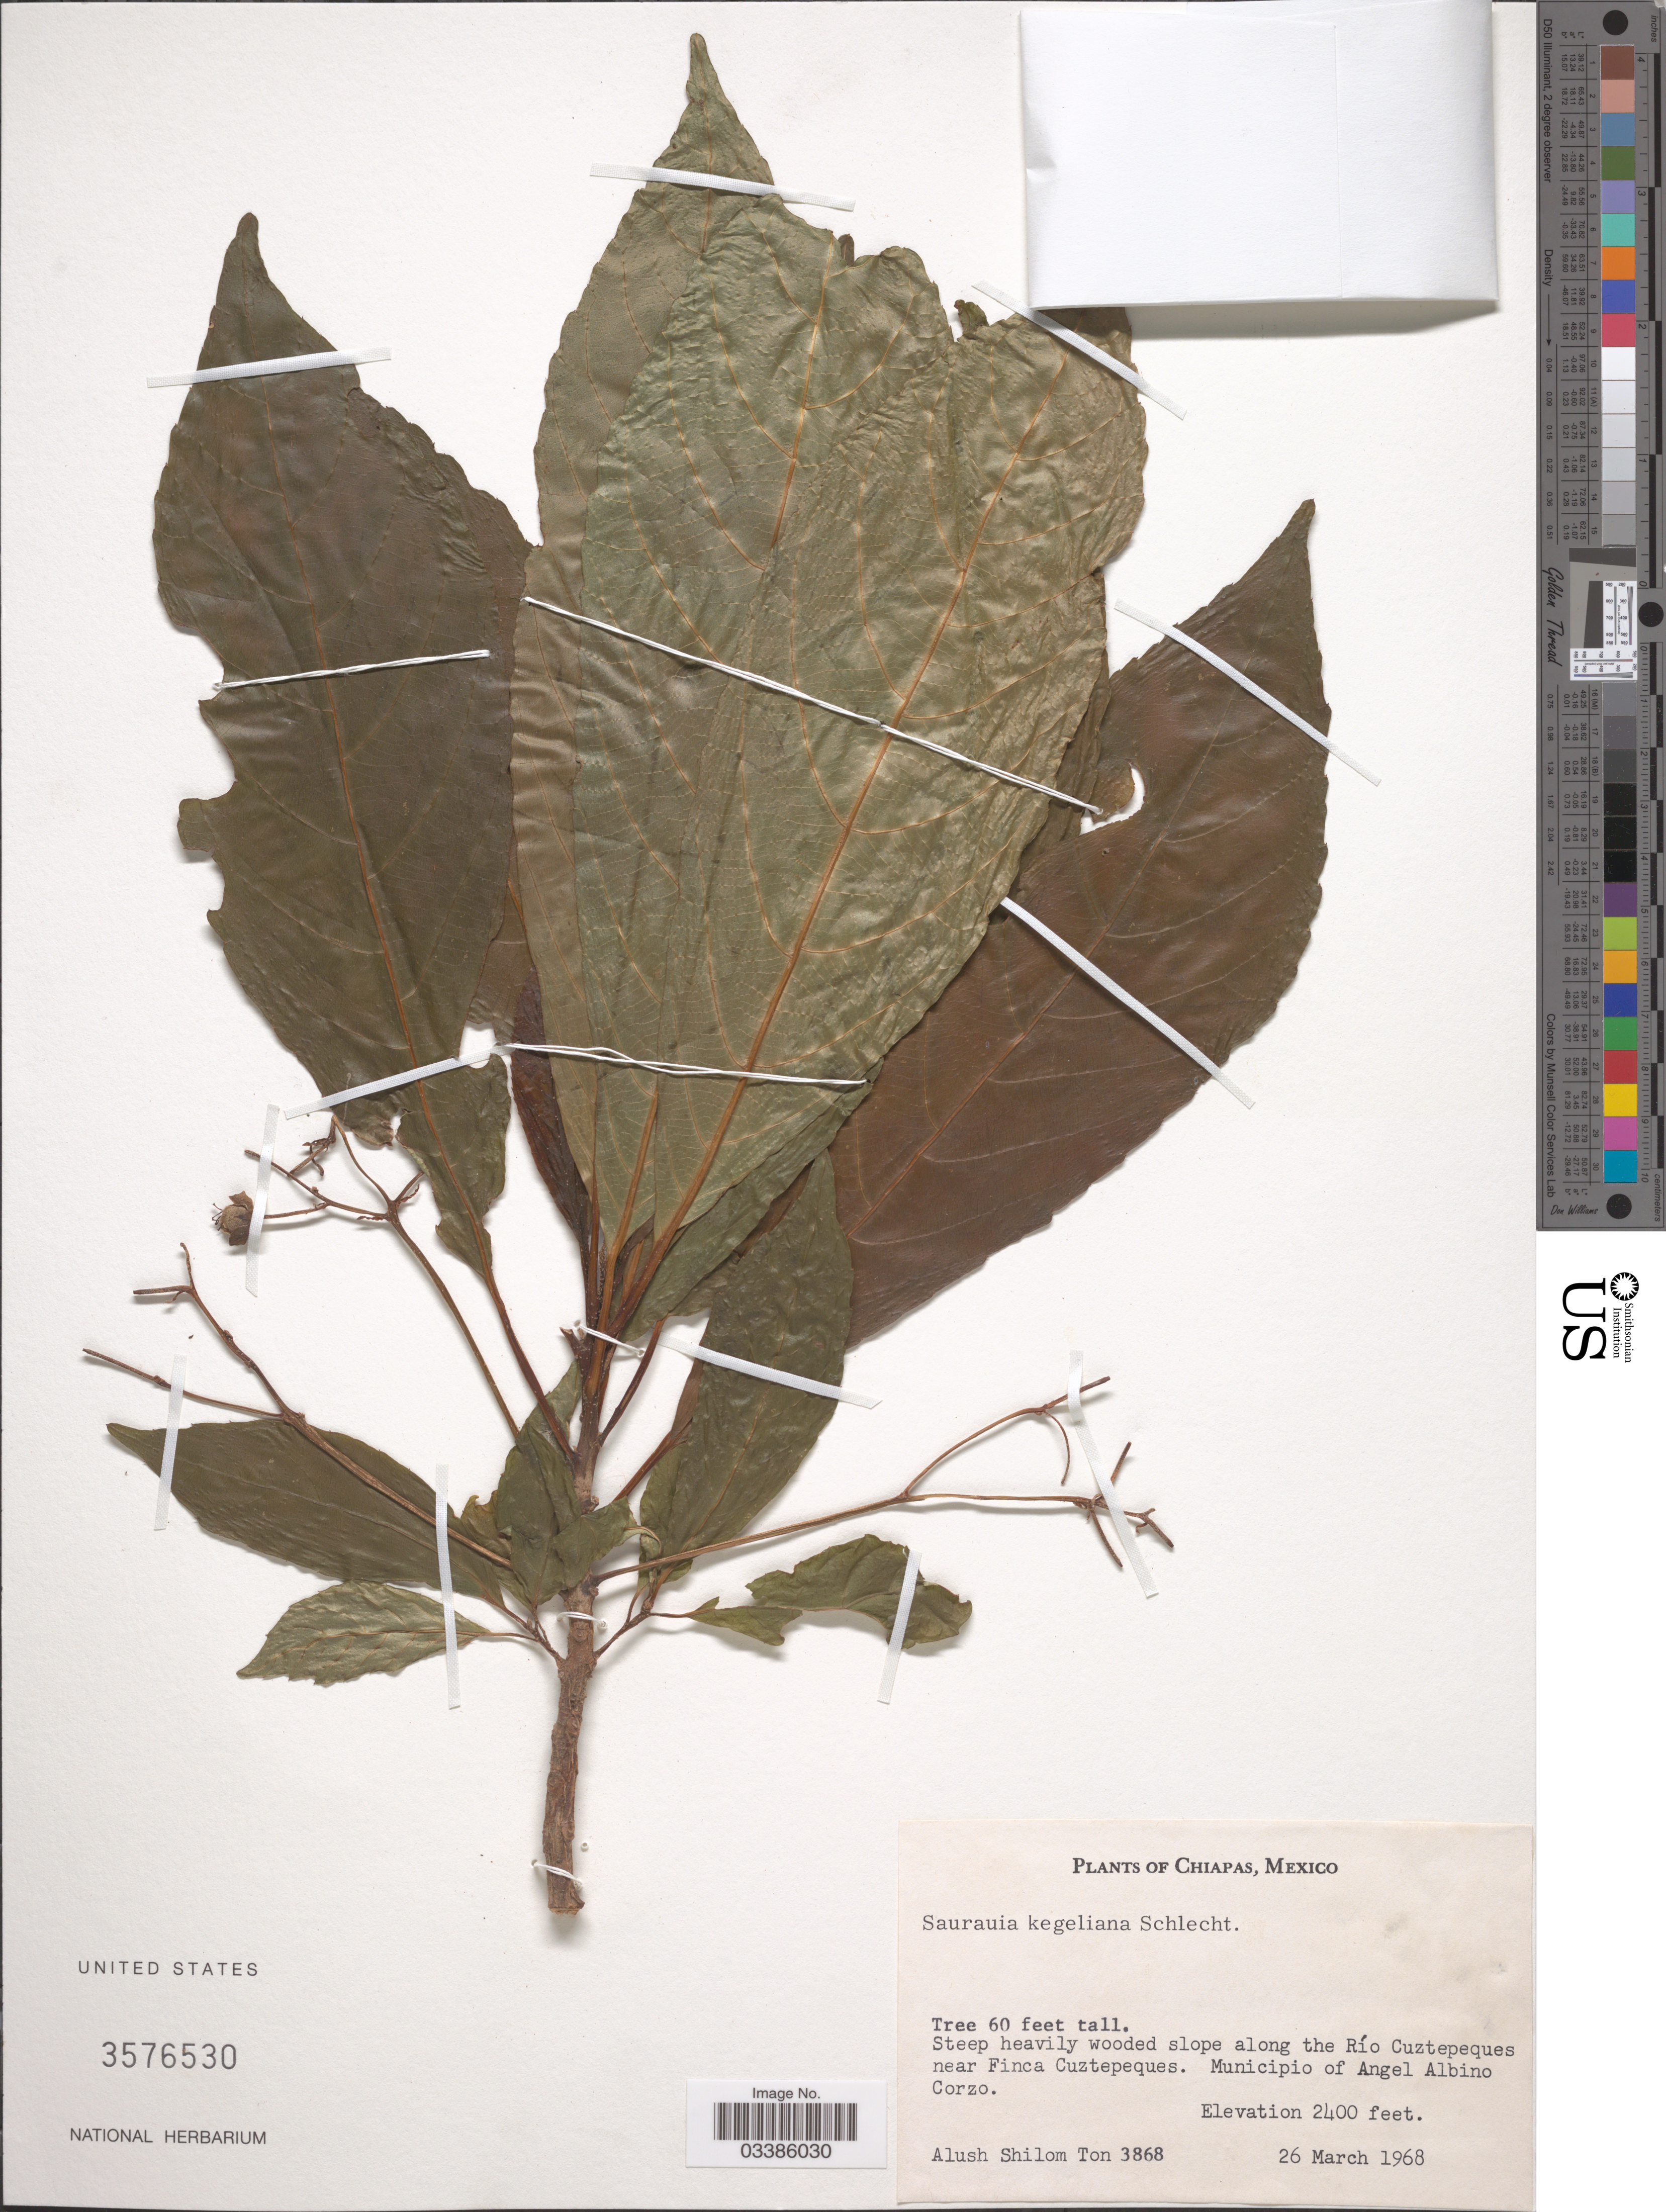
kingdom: Plantae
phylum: Tracheophyta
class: Magnoliopsida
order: Ericales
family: Actinidiaceae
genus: Saurauia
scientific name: Saurauia kegeliana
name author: Schltdl.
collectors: A. Ton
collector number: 3868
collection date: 1968-03-26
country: Mexico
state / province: Chiapas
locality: Steep heavily wooded slope along the Río Cuztepeques near Finca Cuztepeques. Municipio of Angel Albino Corzo.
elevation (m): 732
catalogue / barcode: US 3576530